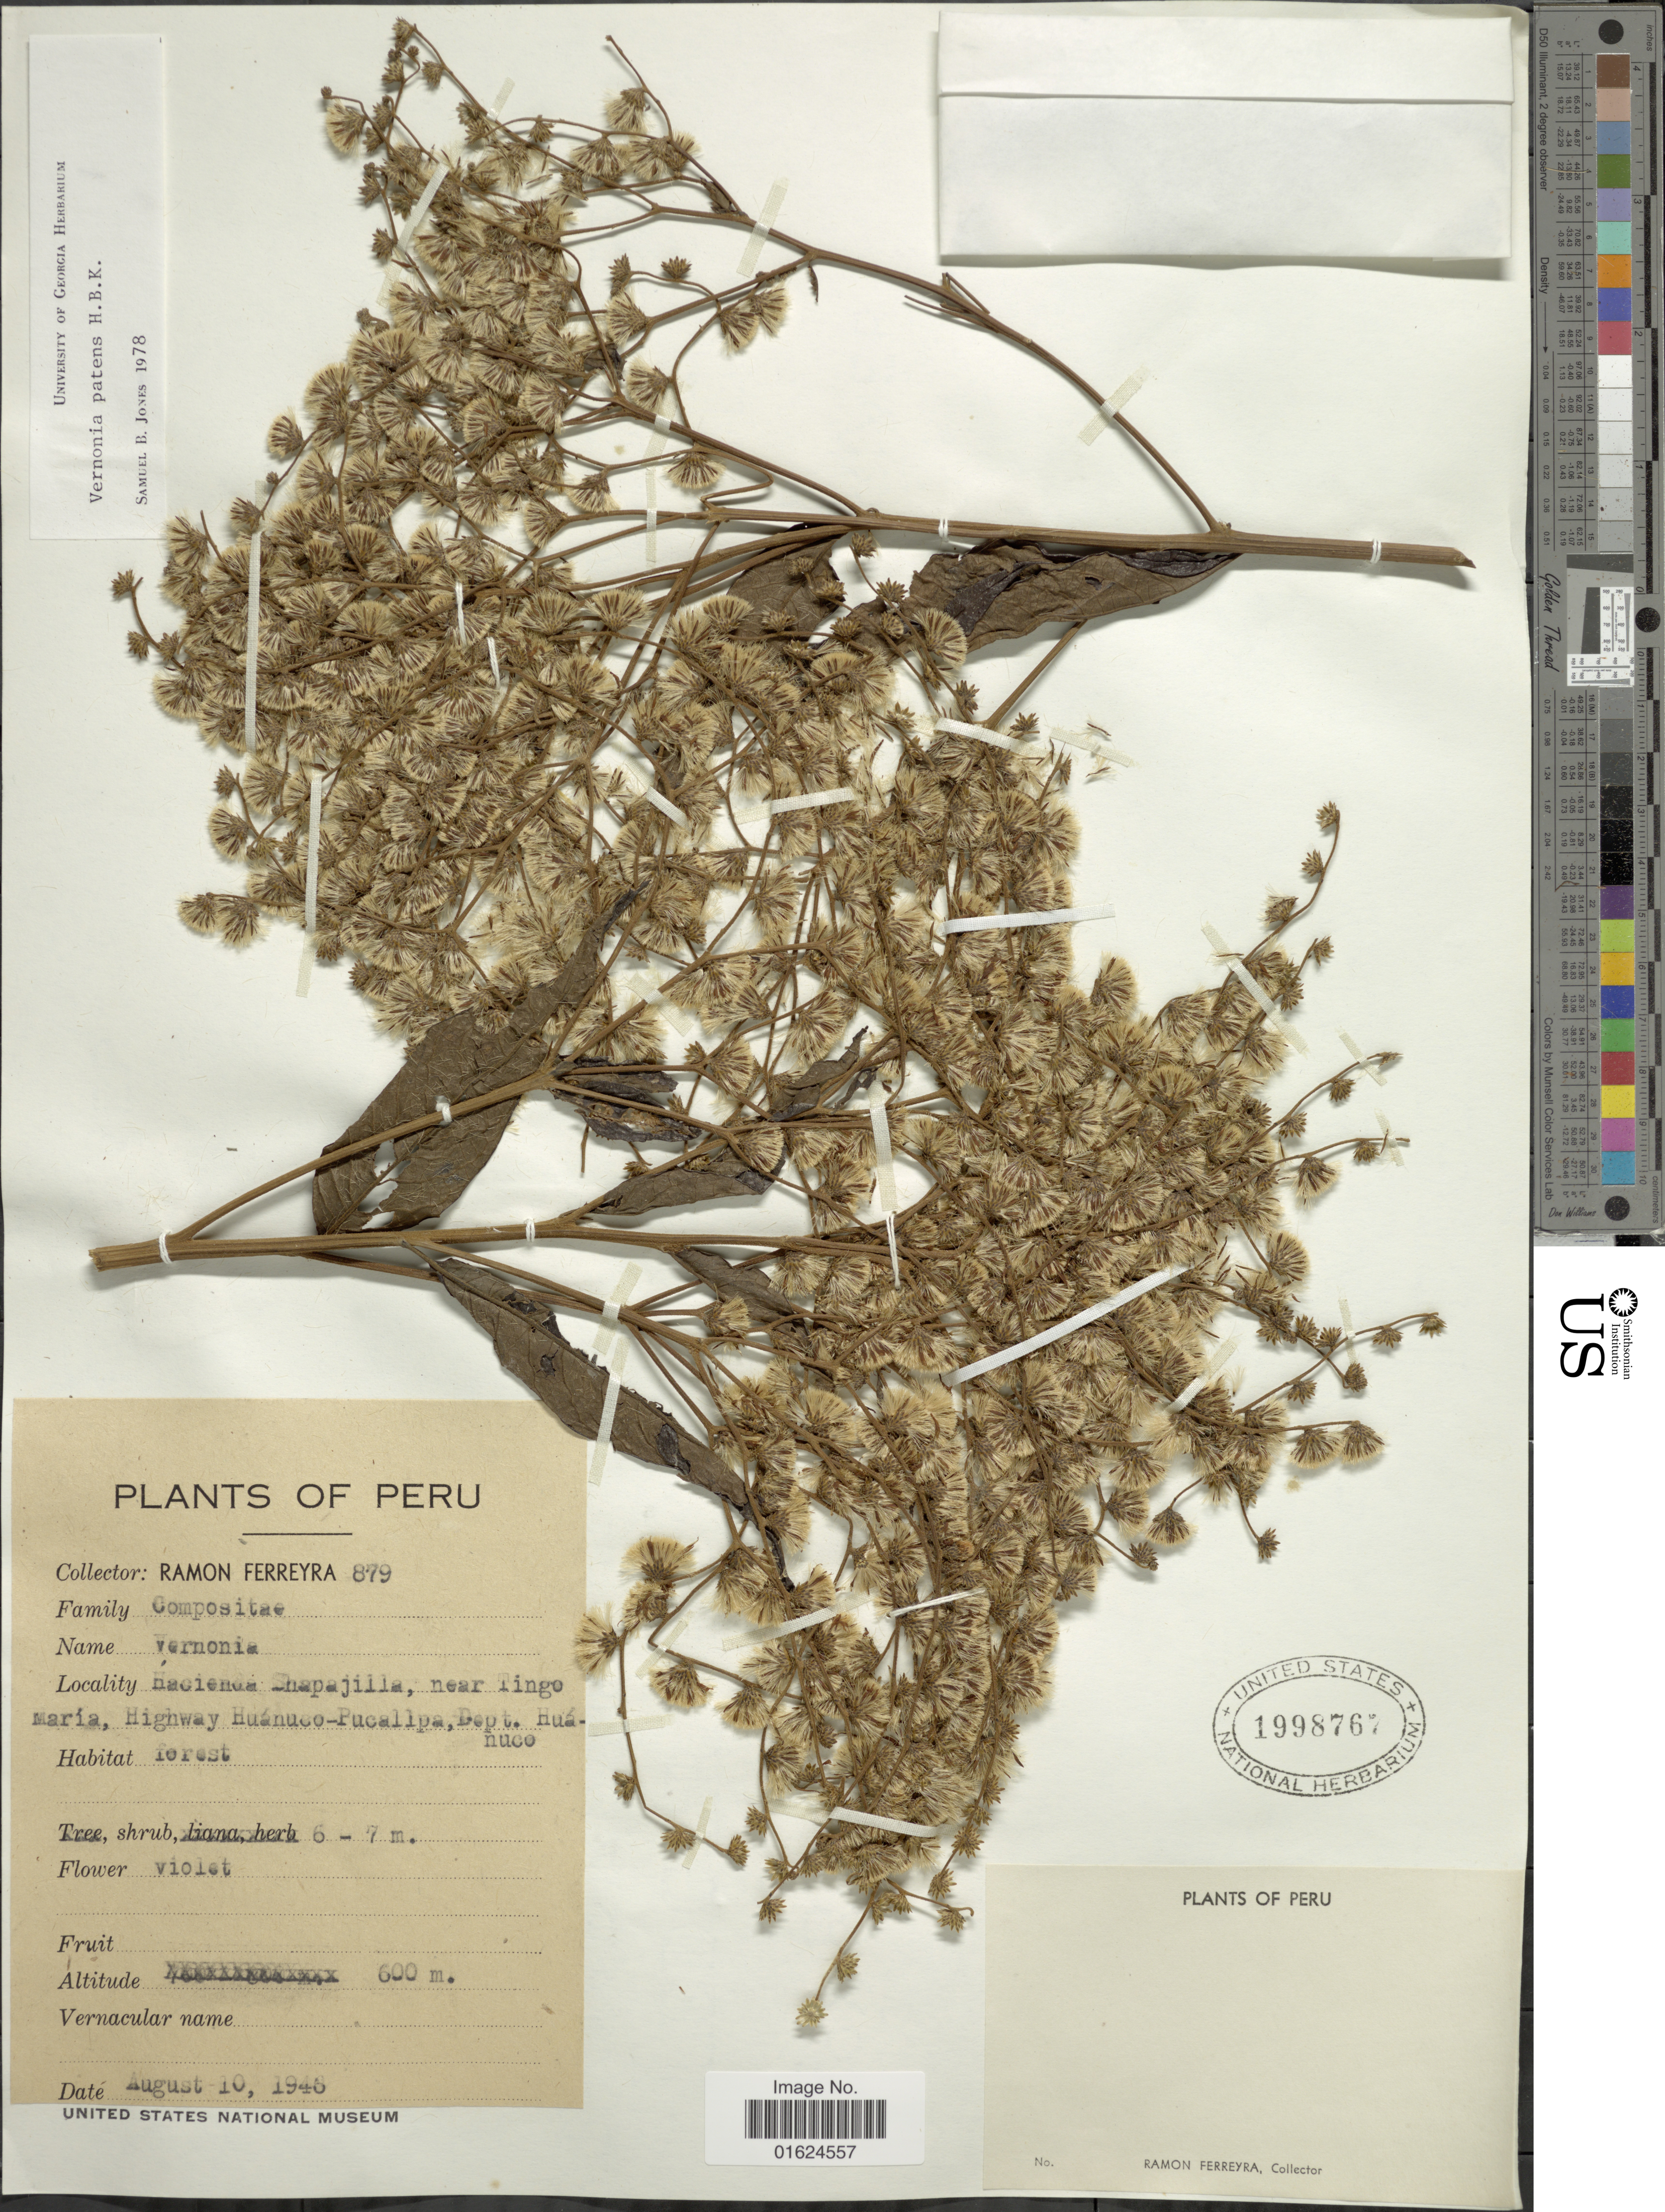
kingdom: Plantae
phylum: Tracheophyta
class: Magnoliopsida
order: Asterales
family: Asteraceae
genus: Vernonanthura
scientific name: Vernonanthura patens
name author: (Kunth) H. Rob.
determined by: Renon, Polla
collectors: R. A. Ferreyra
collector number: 879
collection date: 1946-08-10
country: Peru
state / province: Huánuco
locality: Hacienda Shapajilla, near Tingo María, Highway Huánuci-Pucallpa, Dept Huánuco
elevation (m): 600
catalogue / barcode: US 1998767